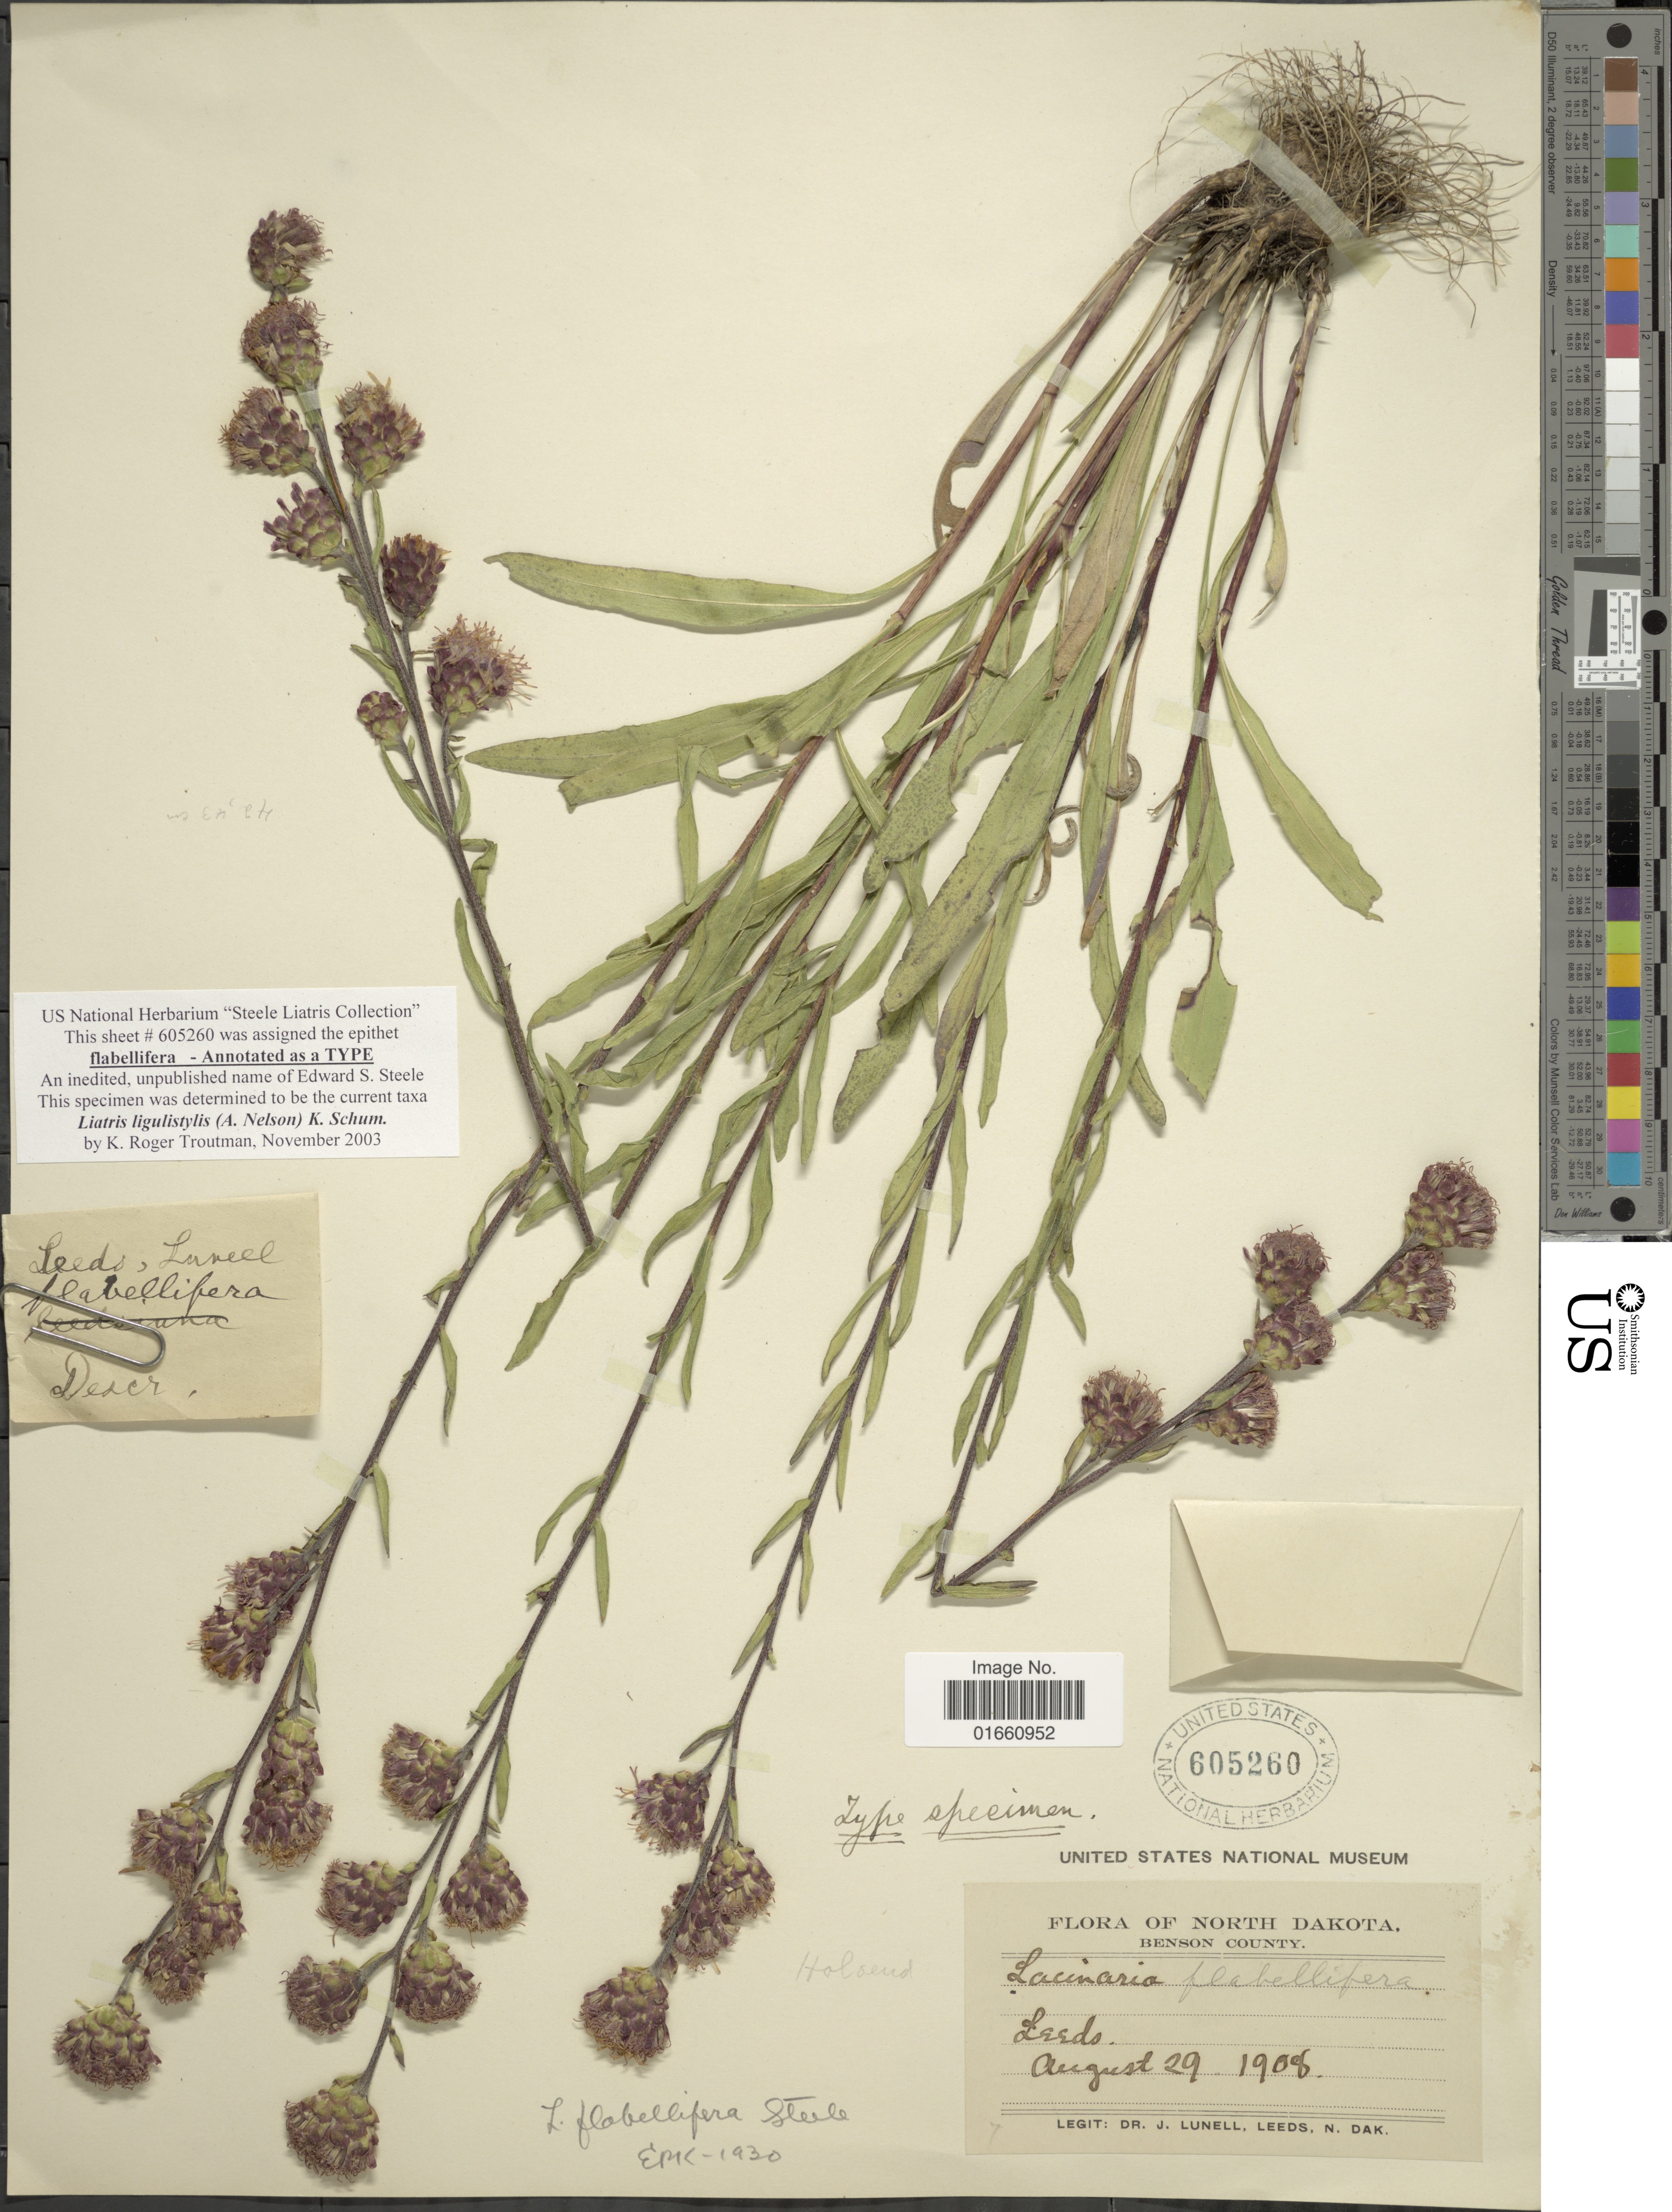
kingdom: Plantae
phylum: Tracheophyta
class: Magnoliopsida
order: Asterales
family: Asteraceae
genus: Liatris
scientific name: Liatris ligulistylis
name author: (A. Nelson) K. Schum.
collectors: J. Lunell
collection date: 1908-08-29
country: United States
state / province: North Dakota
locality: Benson County, Leeds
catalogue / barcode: US 605260